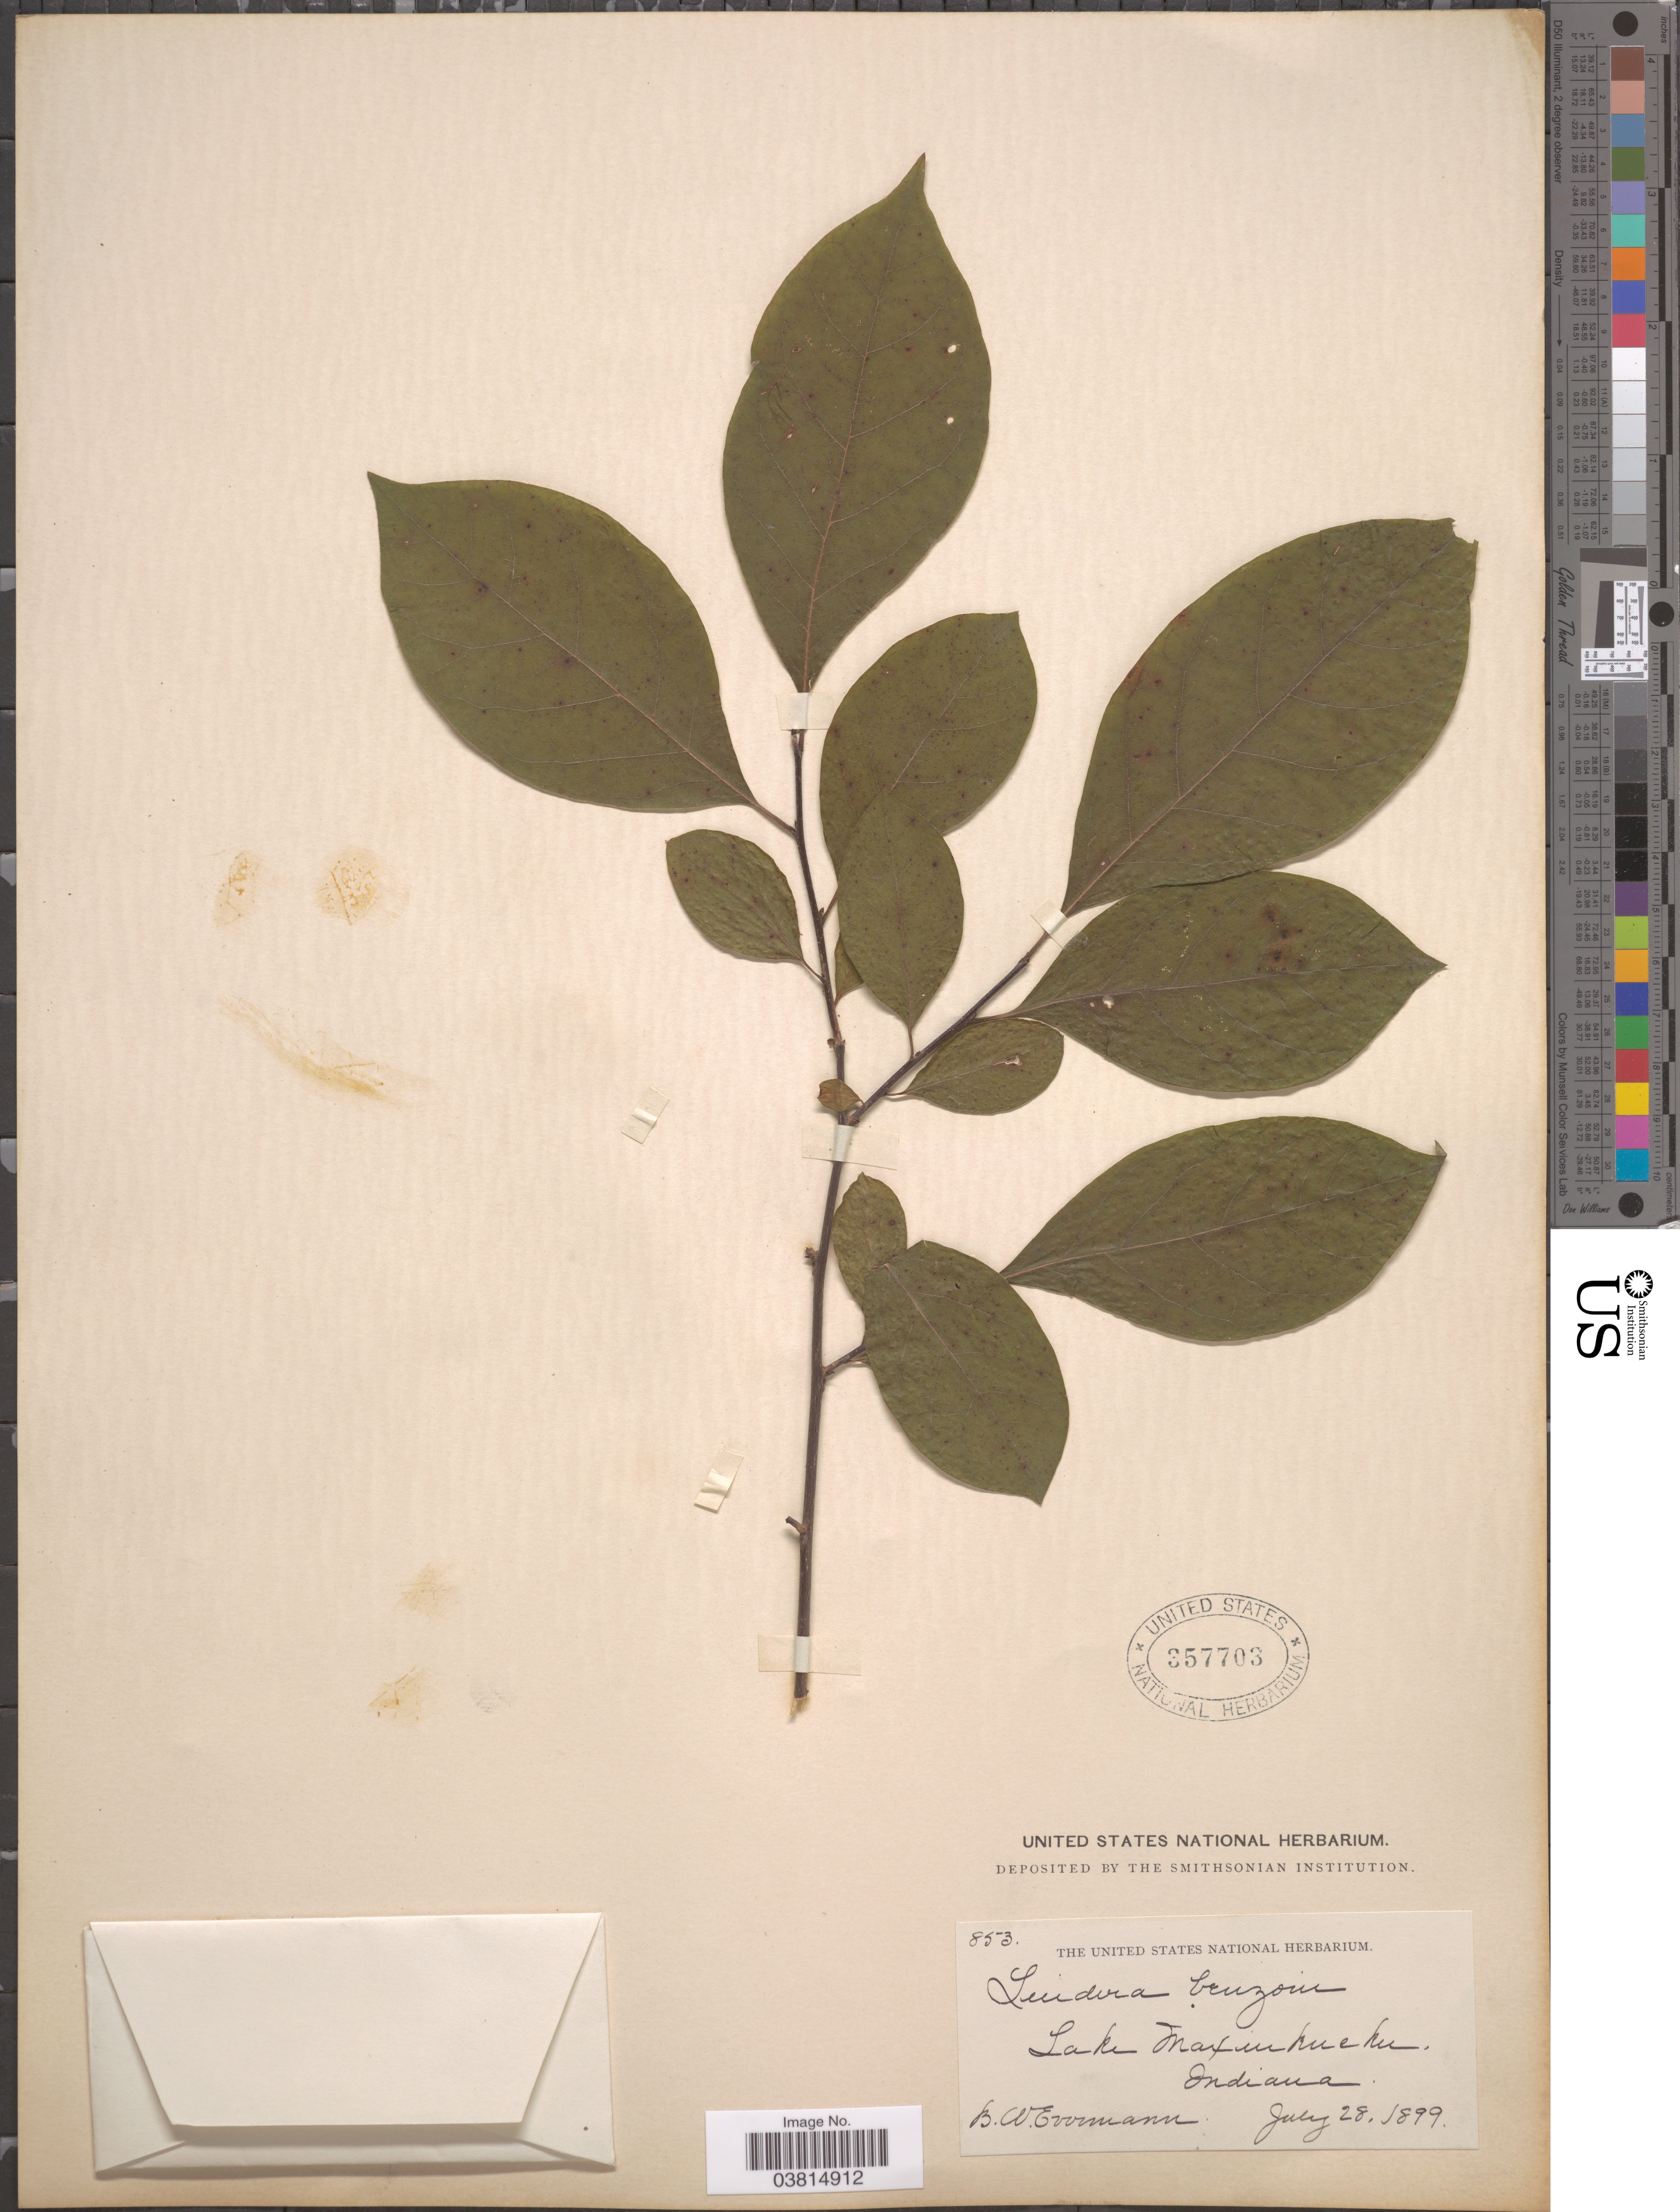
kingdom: Plantae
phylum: Tracheophyta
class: Magnoliopsida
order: Laurales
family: Lauraceae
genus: Lindera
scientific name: Lindera benzoin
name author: (L.) Blume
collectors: B. W. Evermann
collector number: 853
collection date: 1899-07-28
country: United States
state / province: Indiana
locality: Lake Maxinkuckee.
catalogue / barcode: US 357703